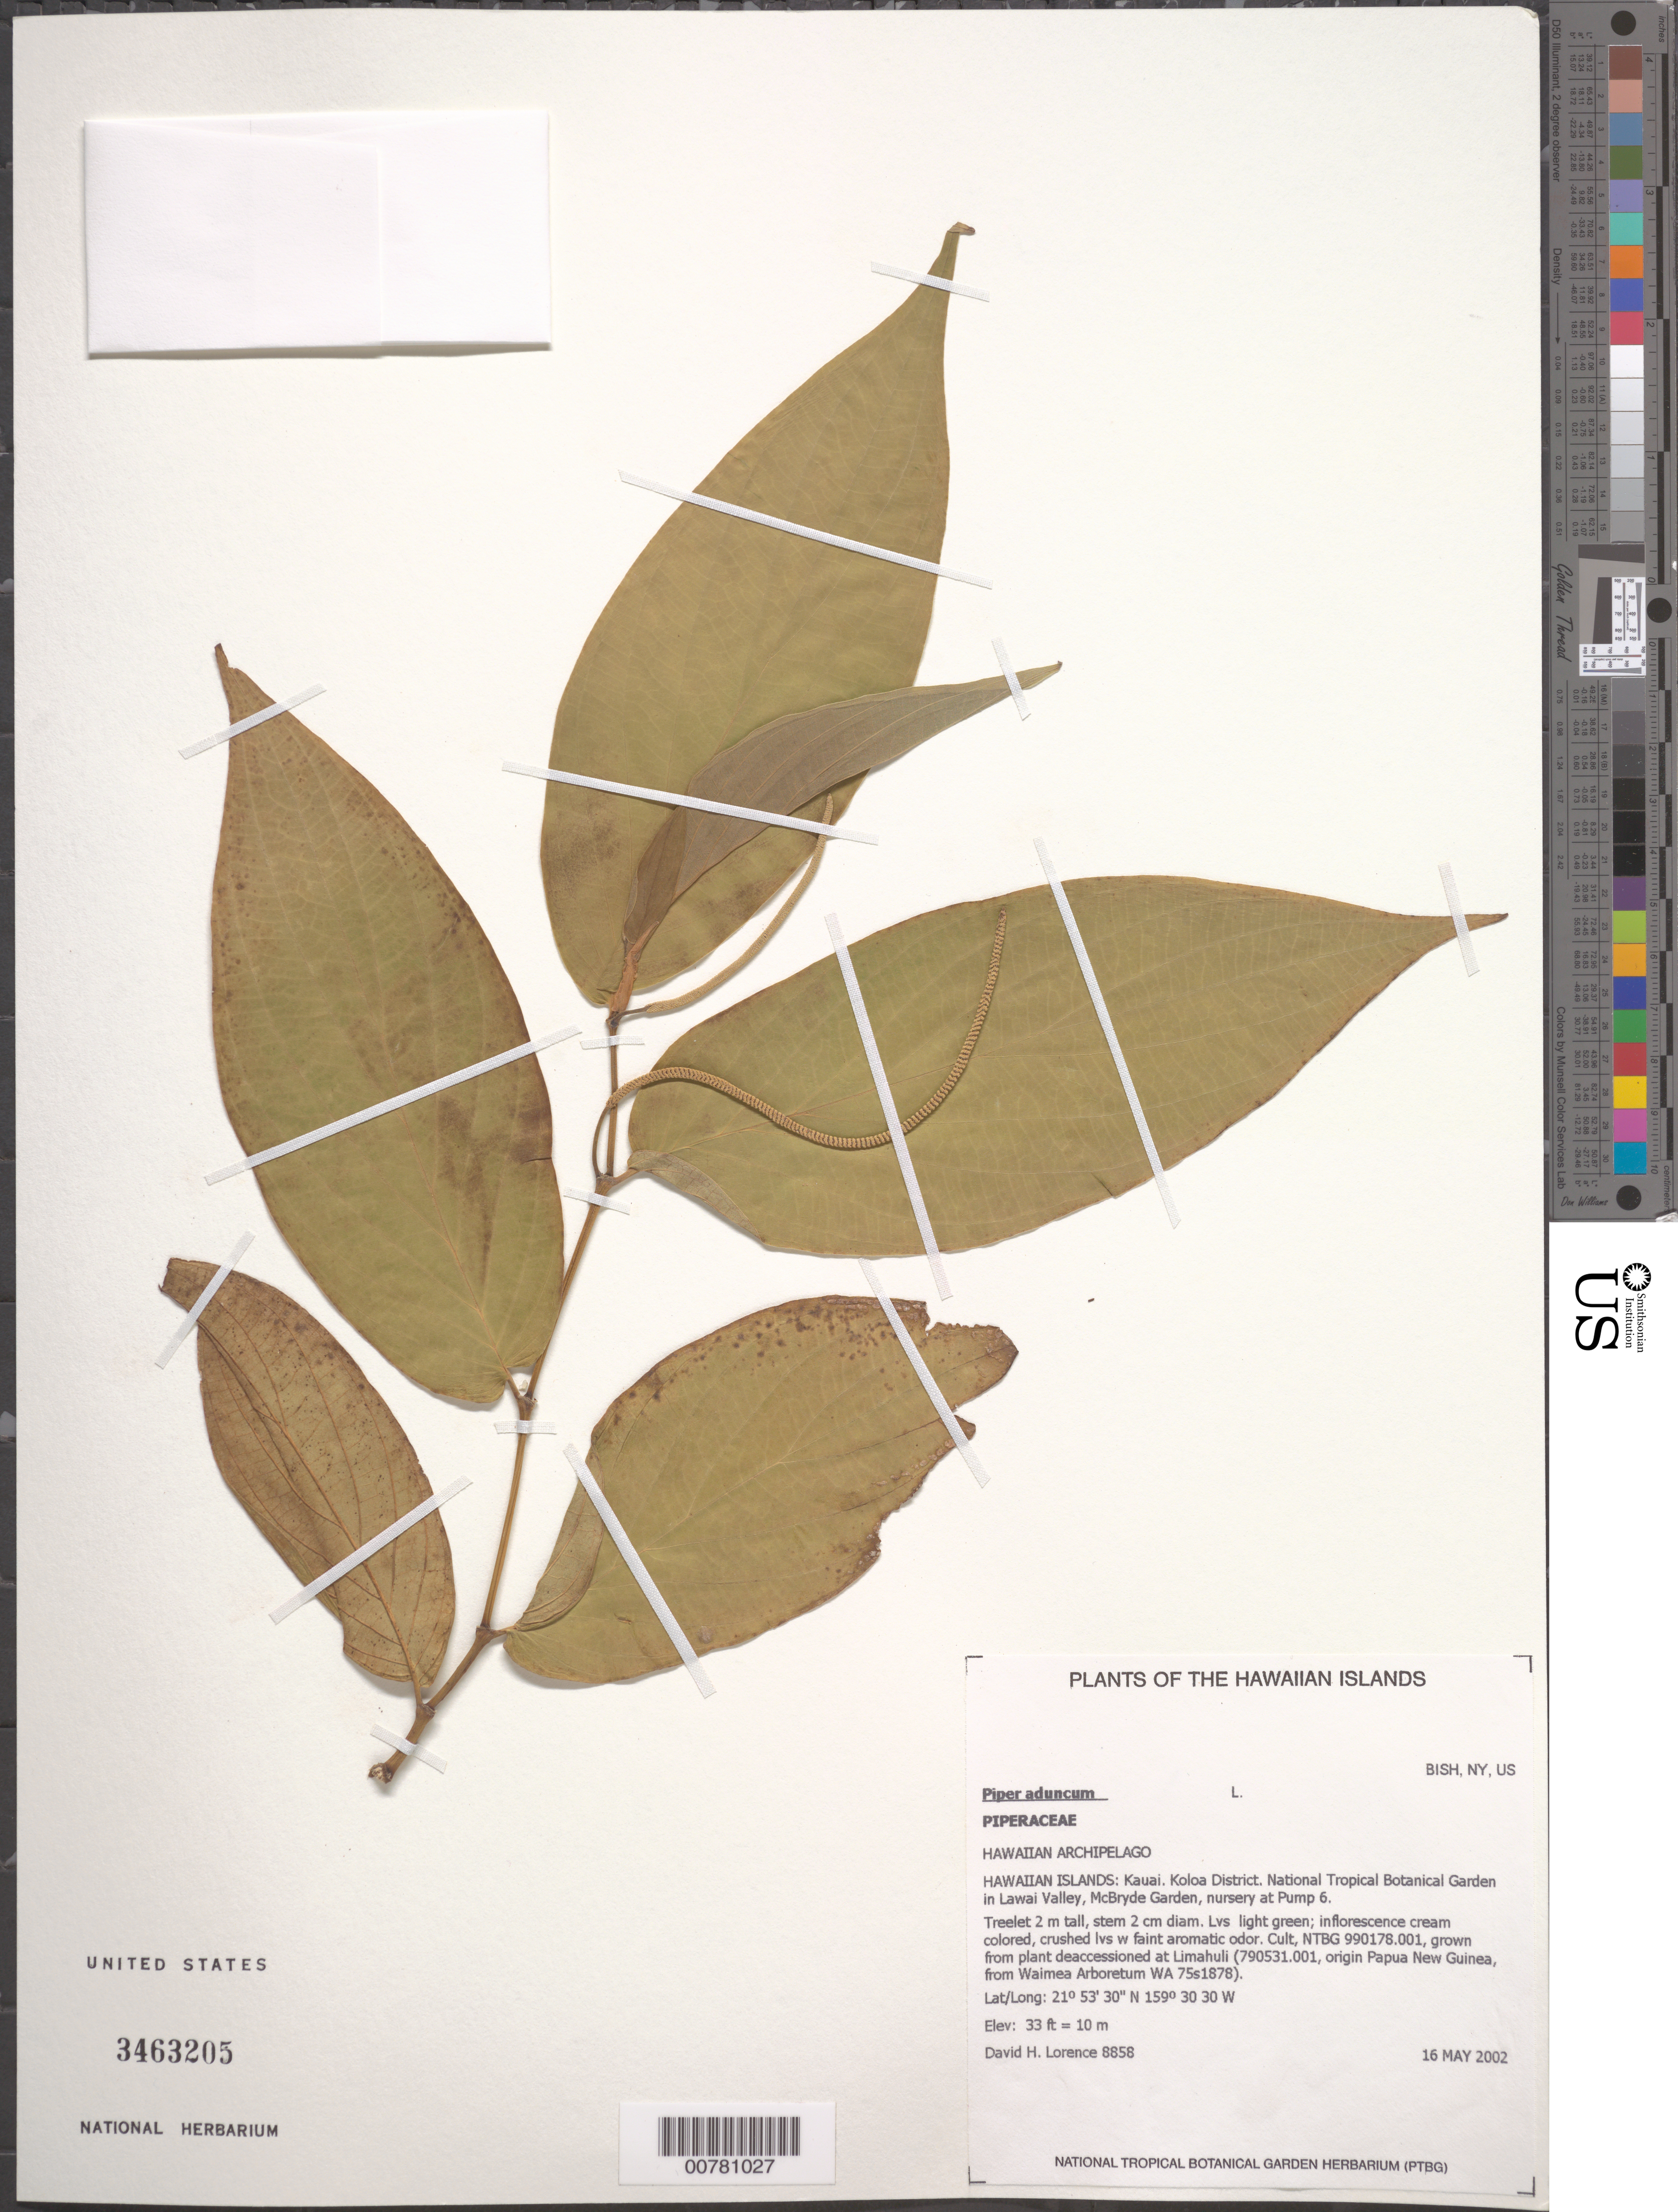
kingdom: Plantae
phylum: Tracheophyta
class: Magnoliopsida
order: Piperales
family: Piperaceae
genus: Piper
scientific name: Piper aduncum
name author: L.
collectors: D. Lorence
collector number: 8858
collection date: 2002-05-16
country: United States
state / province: Hawaii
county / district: Kauai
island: Kaua'i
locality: National Tropical Botanical Garden in Lawai Valley, McBryde Garden, nursery at Pump 6.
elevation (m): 10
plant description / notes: NTBG 990178.001, grown from plant deaccessioned at Limahuli (790531.001, origin of Papua New Guinea from Waimea Arboretum, WA 75s1878).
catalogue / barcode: US 3463205